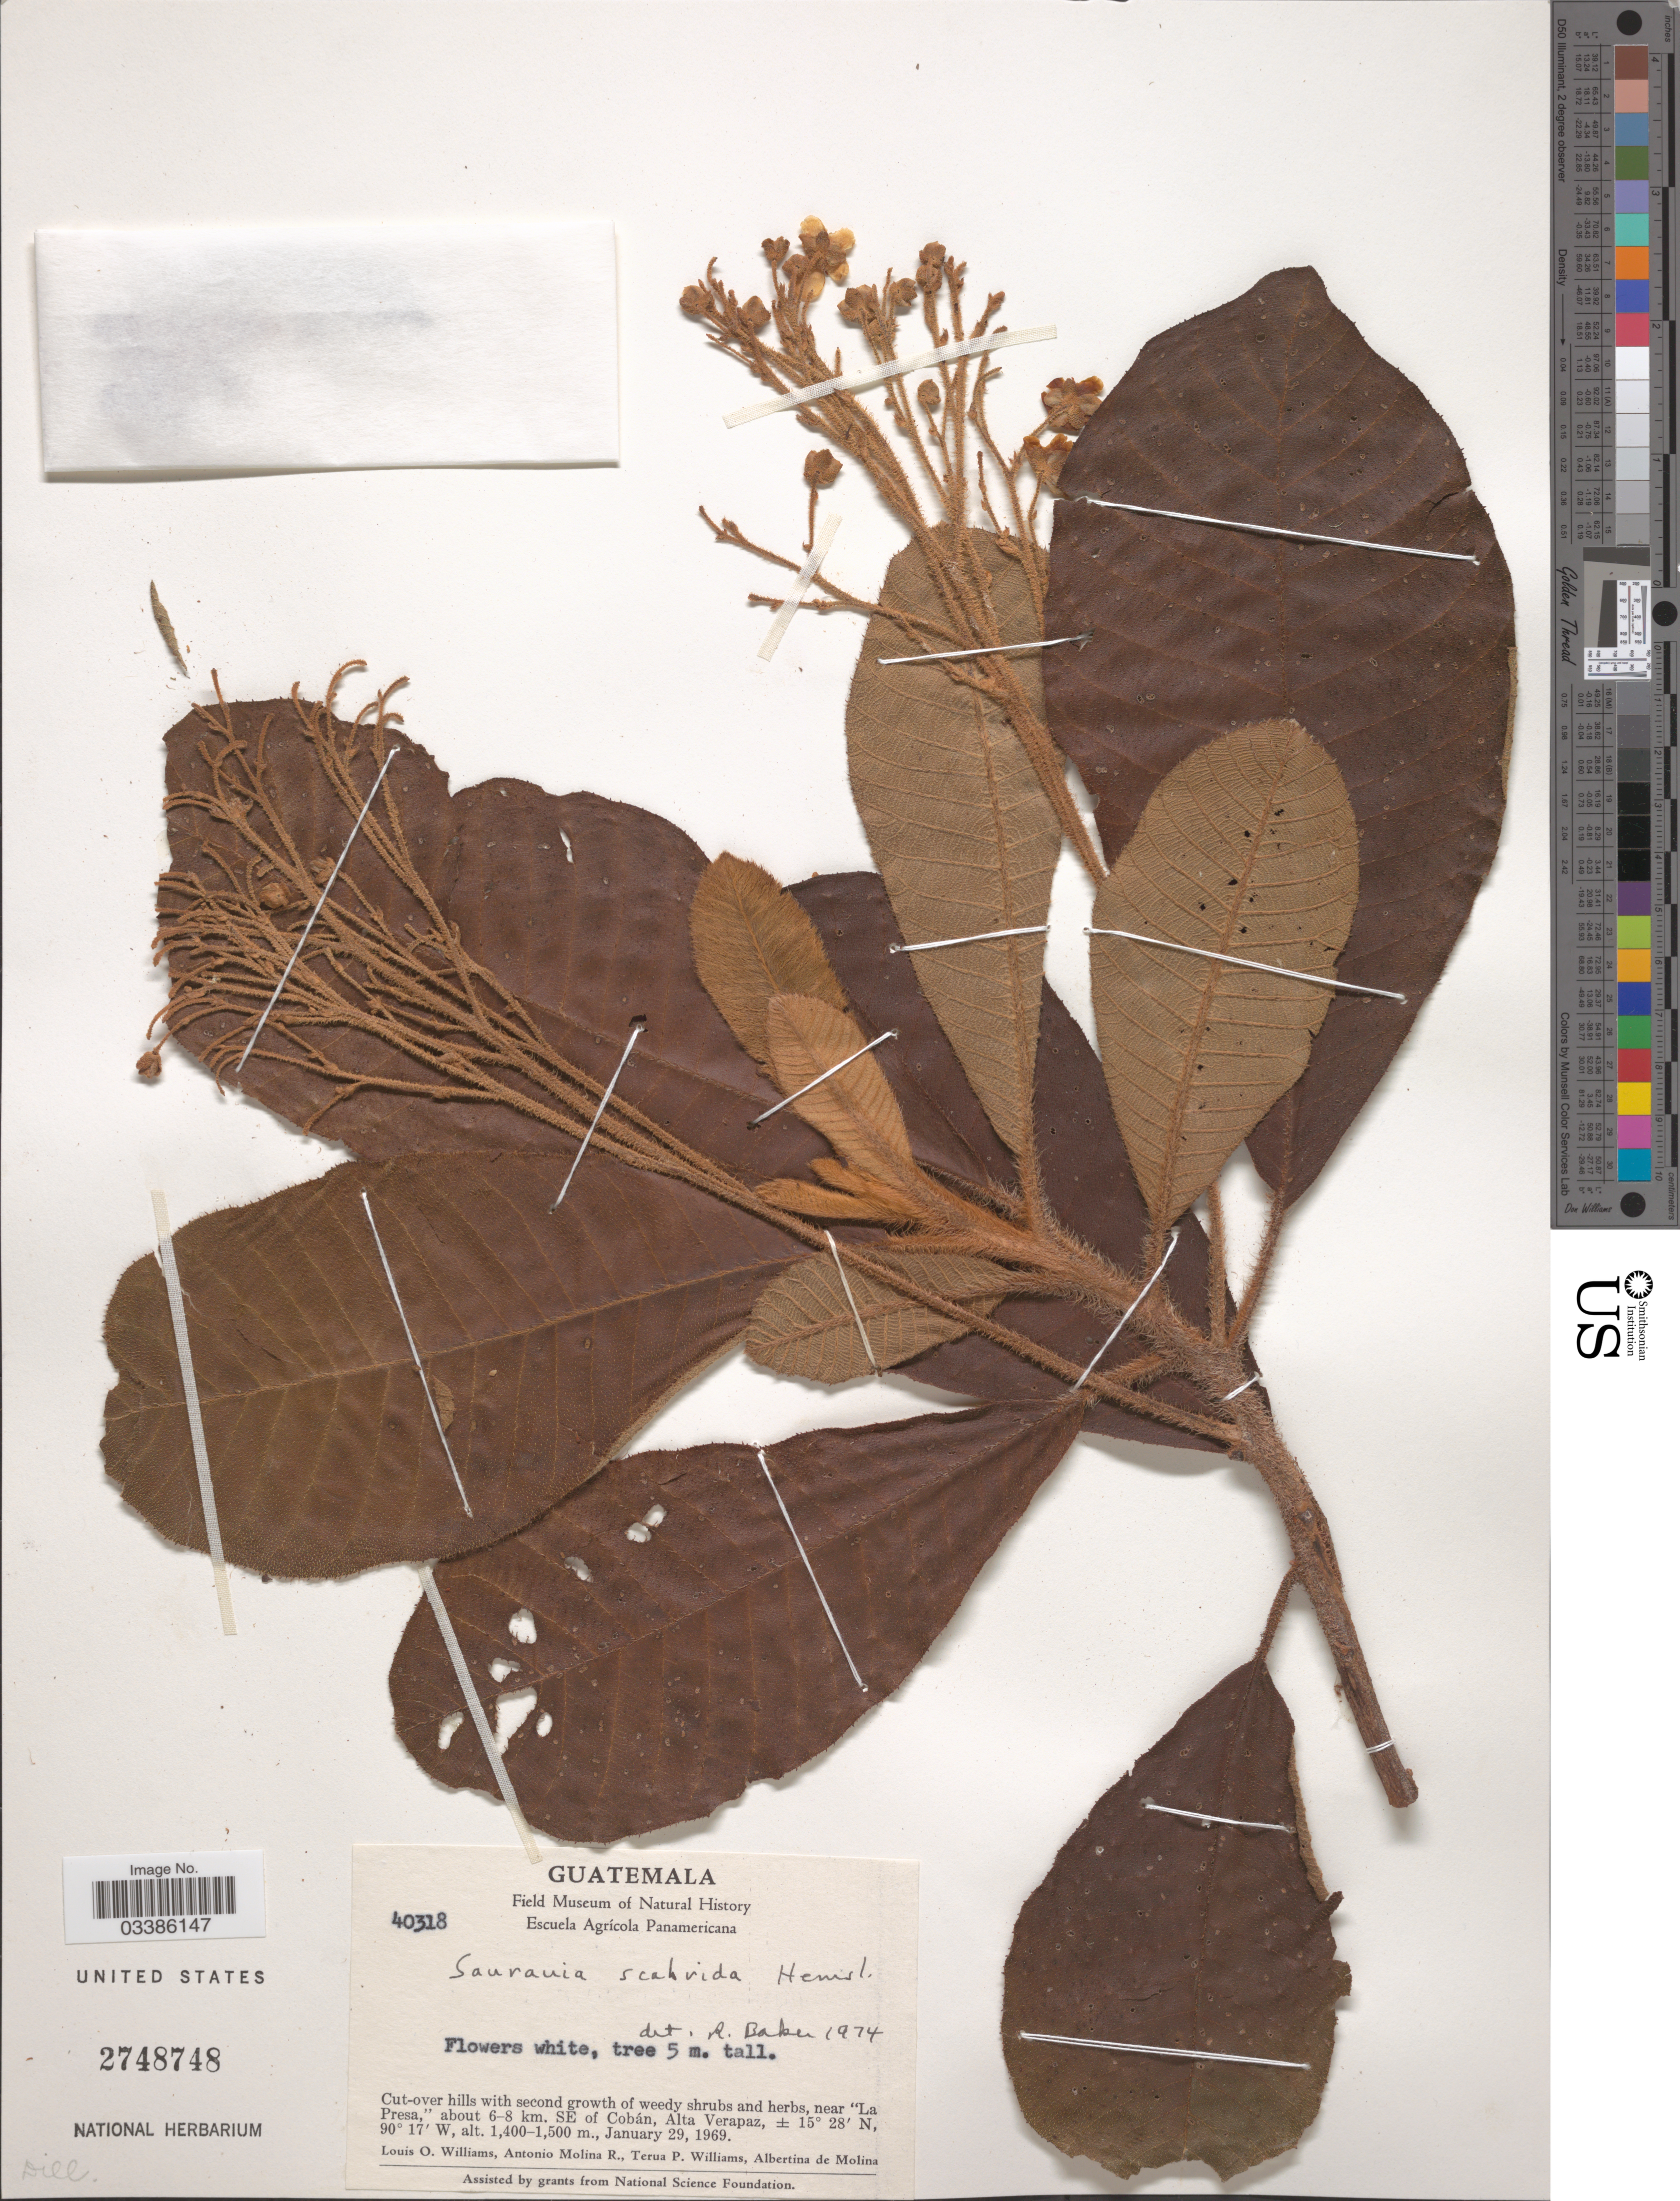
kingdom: Plantae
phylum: Tracheophyta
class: Magnoliopsida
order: Ericales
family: Actinidiaceae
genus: Saurauia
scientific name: Saurauia scabrida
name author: Hemsl.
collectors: L. O. Williams, A. Molina R., T. Williams & A. R. Molina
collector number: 40318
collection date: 1969-01-29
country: Guatemala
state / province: Alta Verapaz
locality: Near "La Presa," about 6-8 km. SE of Cobán.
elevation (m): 1400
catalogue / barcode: US 2748748